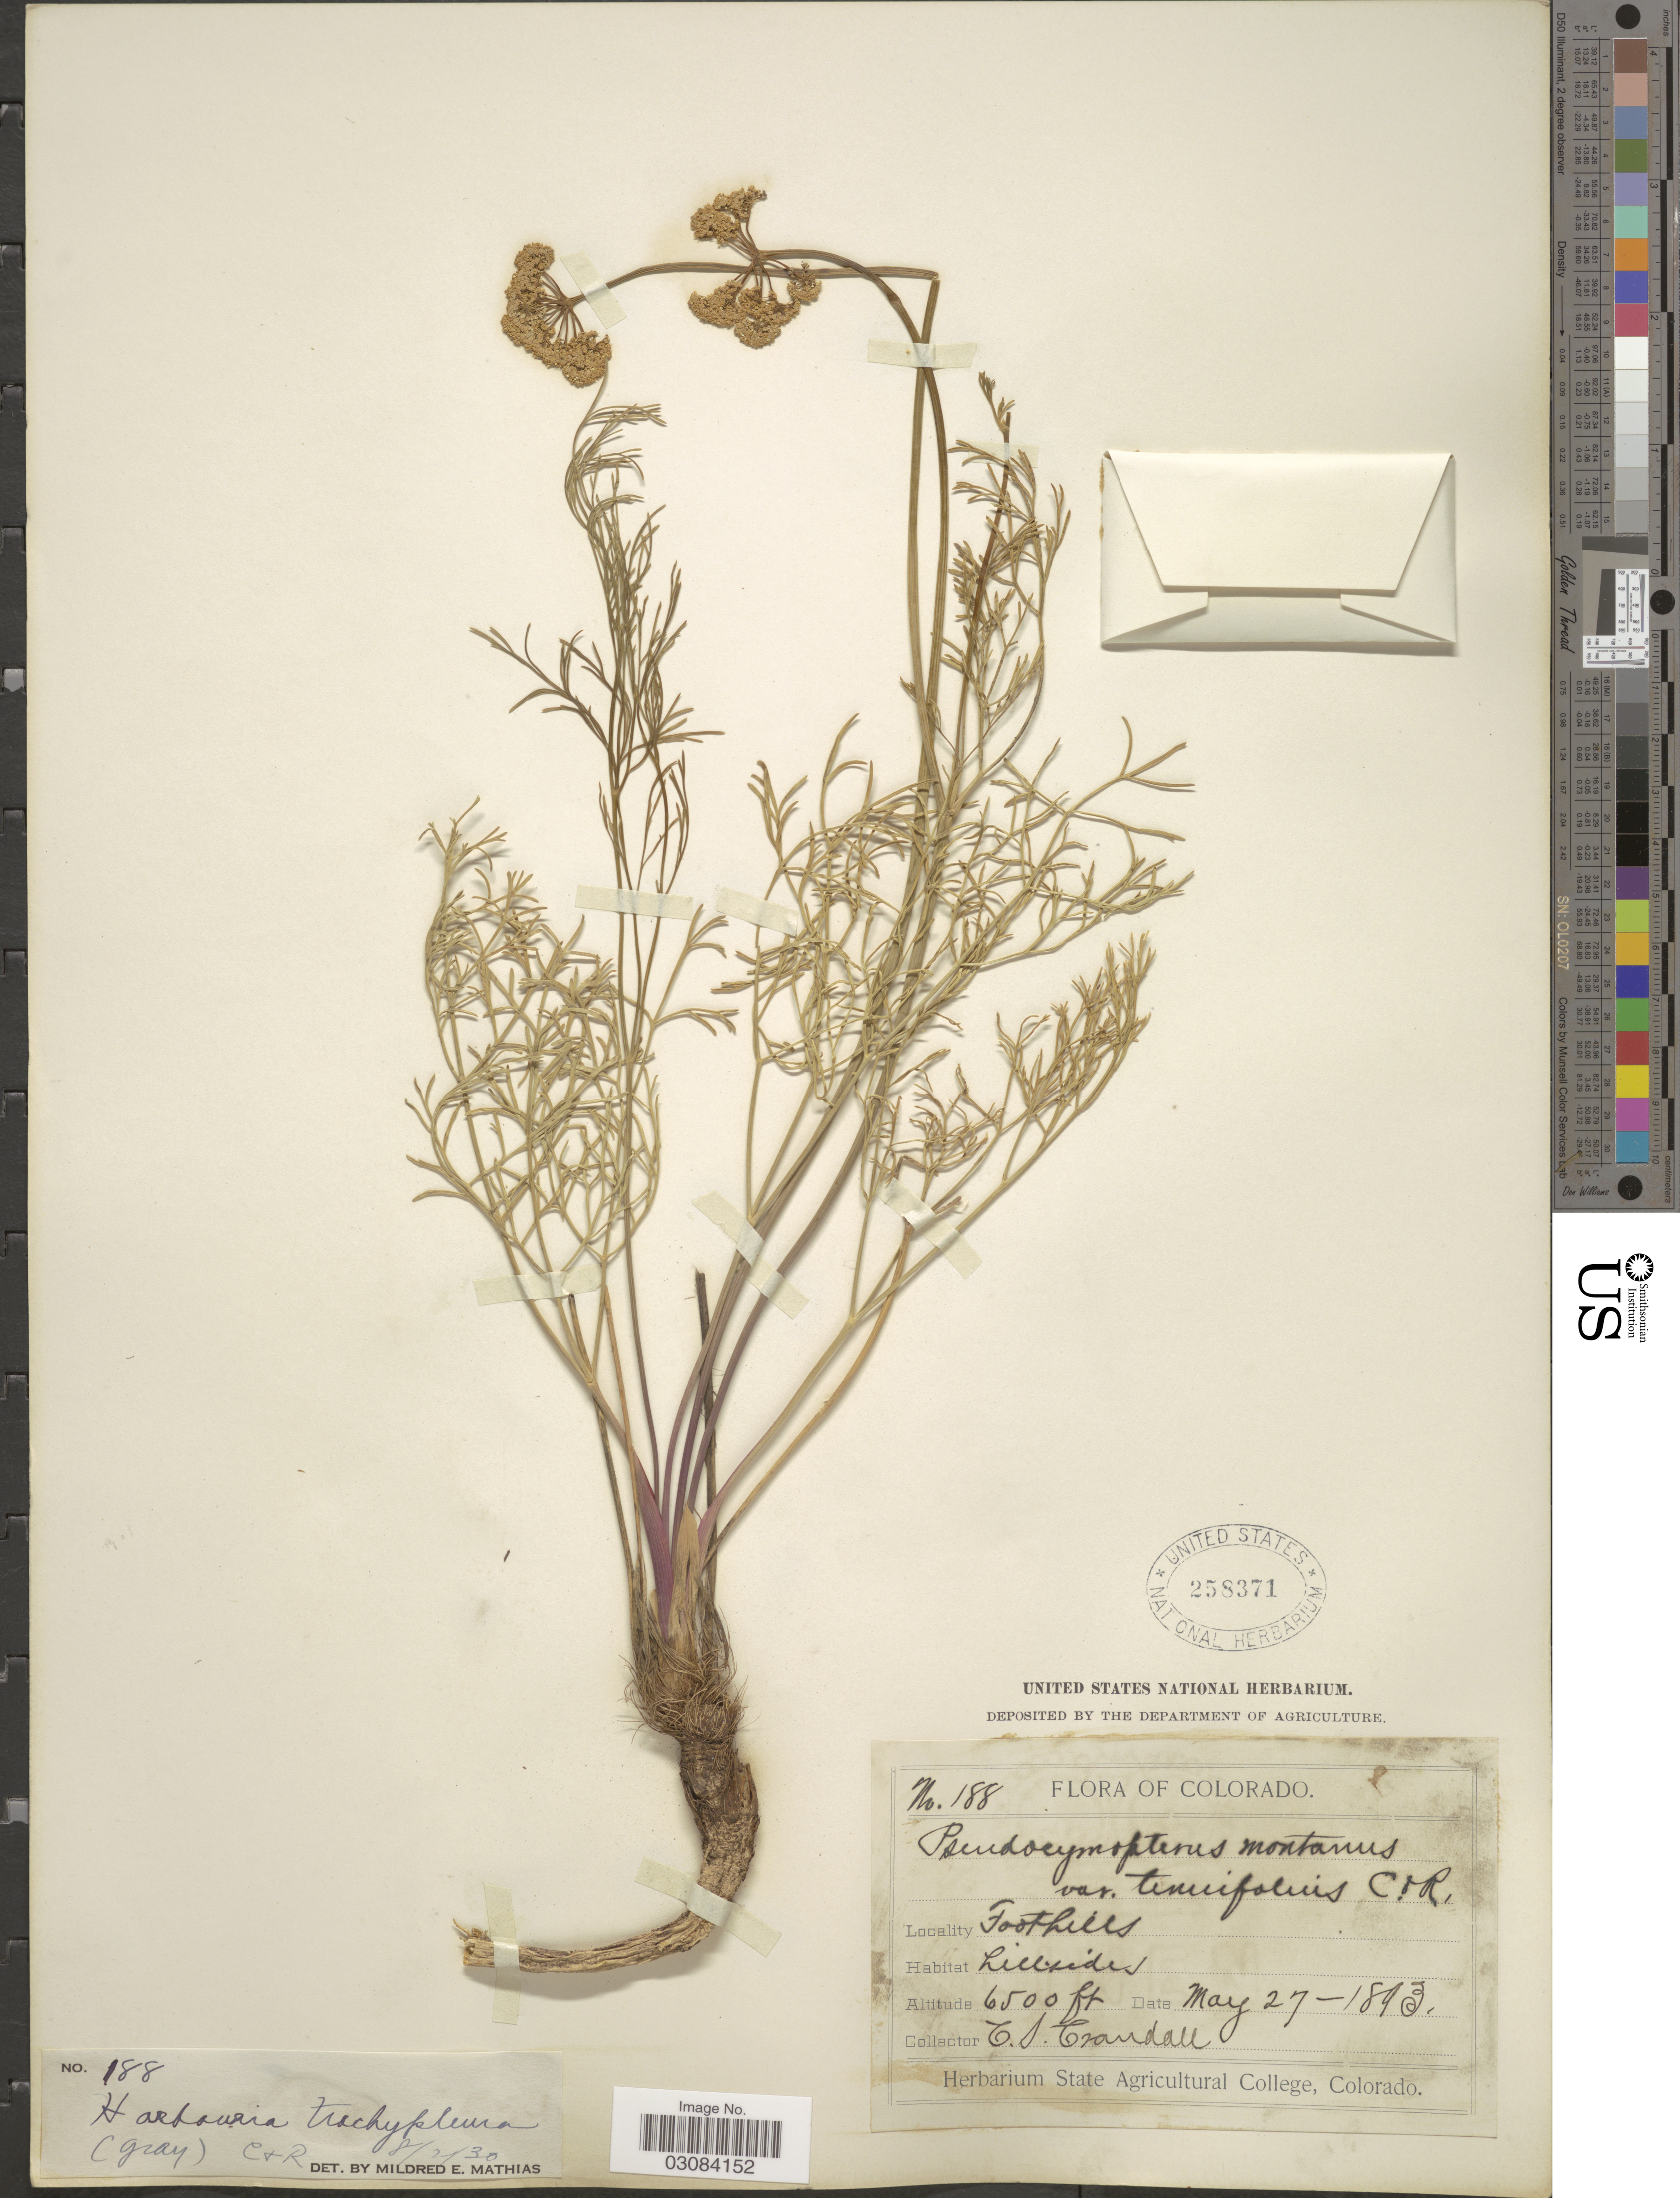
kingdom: Plantae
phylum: Tracheophyta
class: Magnoliopsida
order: Apiales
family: Apiaceae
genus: Harbouria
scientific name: Harbouria trachypleura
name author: (A. Gray) J.M. Coult. & Rose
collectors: C. Crandall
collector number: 188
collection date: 1893-05-27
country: United States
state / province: Colorado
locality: Foothills.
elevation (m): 1981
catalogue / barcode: US 258371